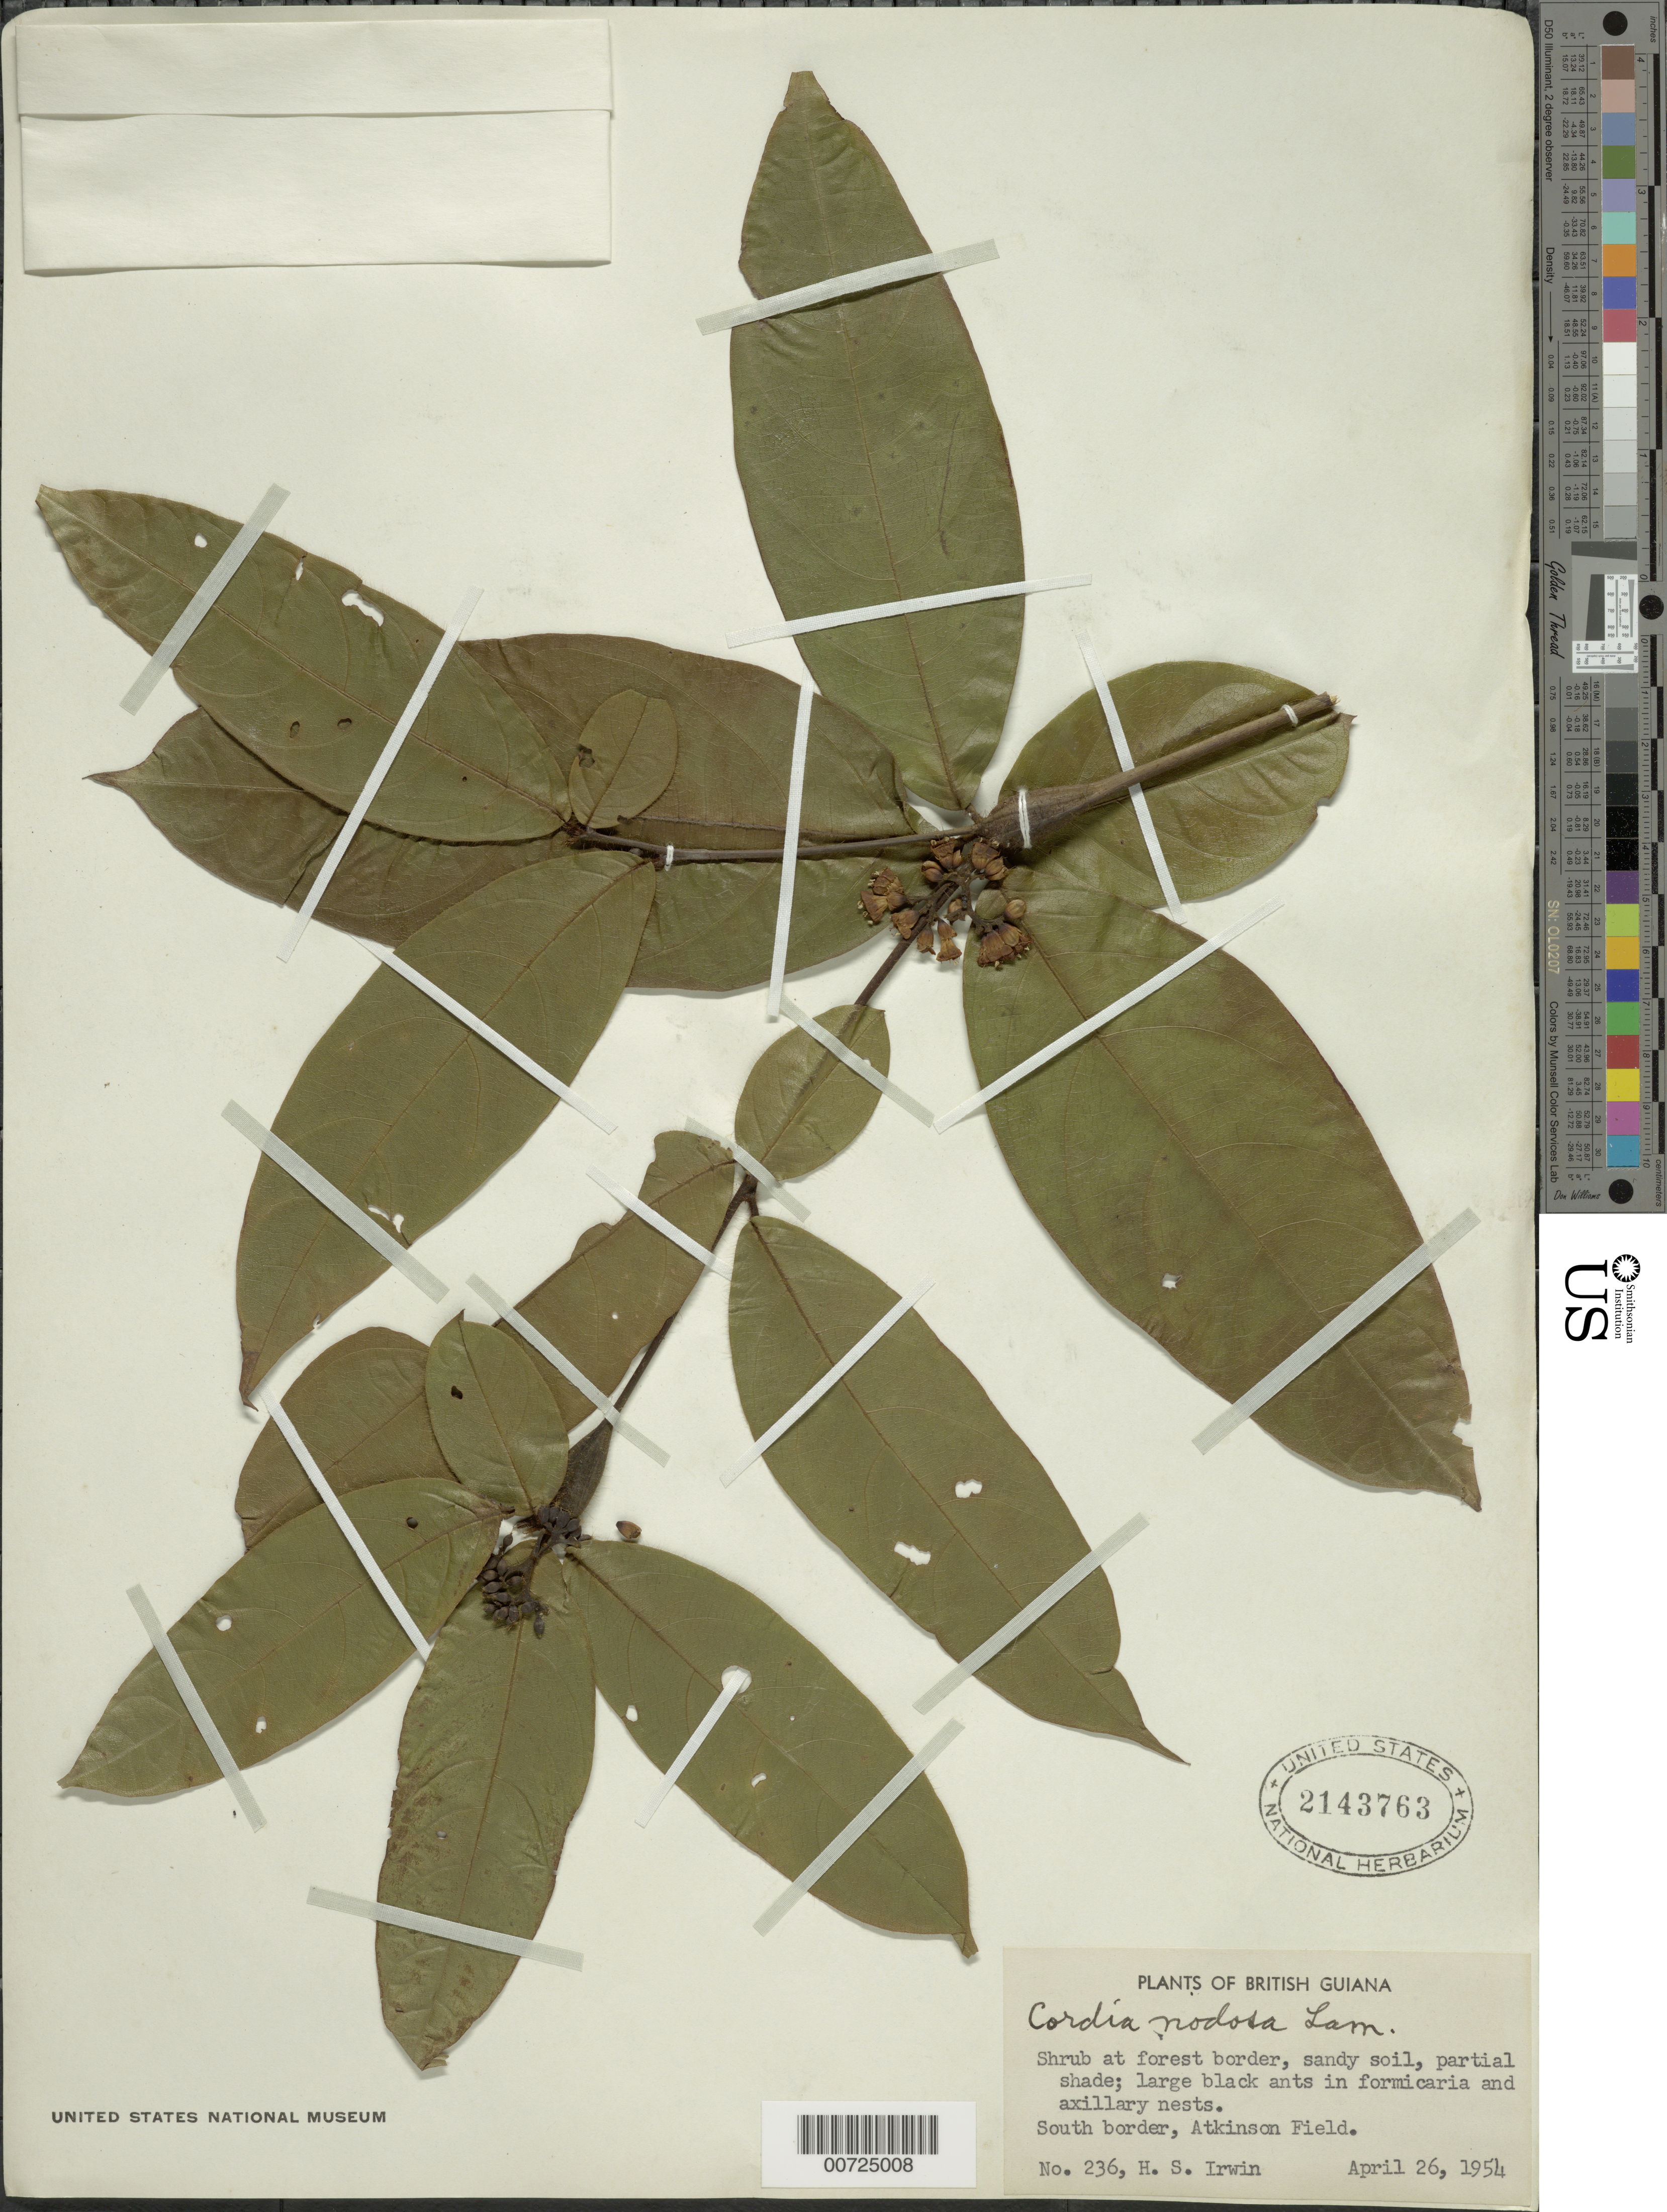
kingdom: Plantae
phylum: Tracheophyta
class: Magnoliopsida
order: Boraginales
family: Cordiaceae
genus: Cordia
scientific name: Cordia nodosa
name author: Lam.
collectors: H. Irwin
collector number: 236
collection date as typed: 26-Apr-53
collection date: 1953-04-26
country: Guyana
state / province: Demerara-Mahaica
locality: Atkinson Field, S border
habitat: Forest border, sandy soil, partial shade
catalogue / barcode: US 2143763